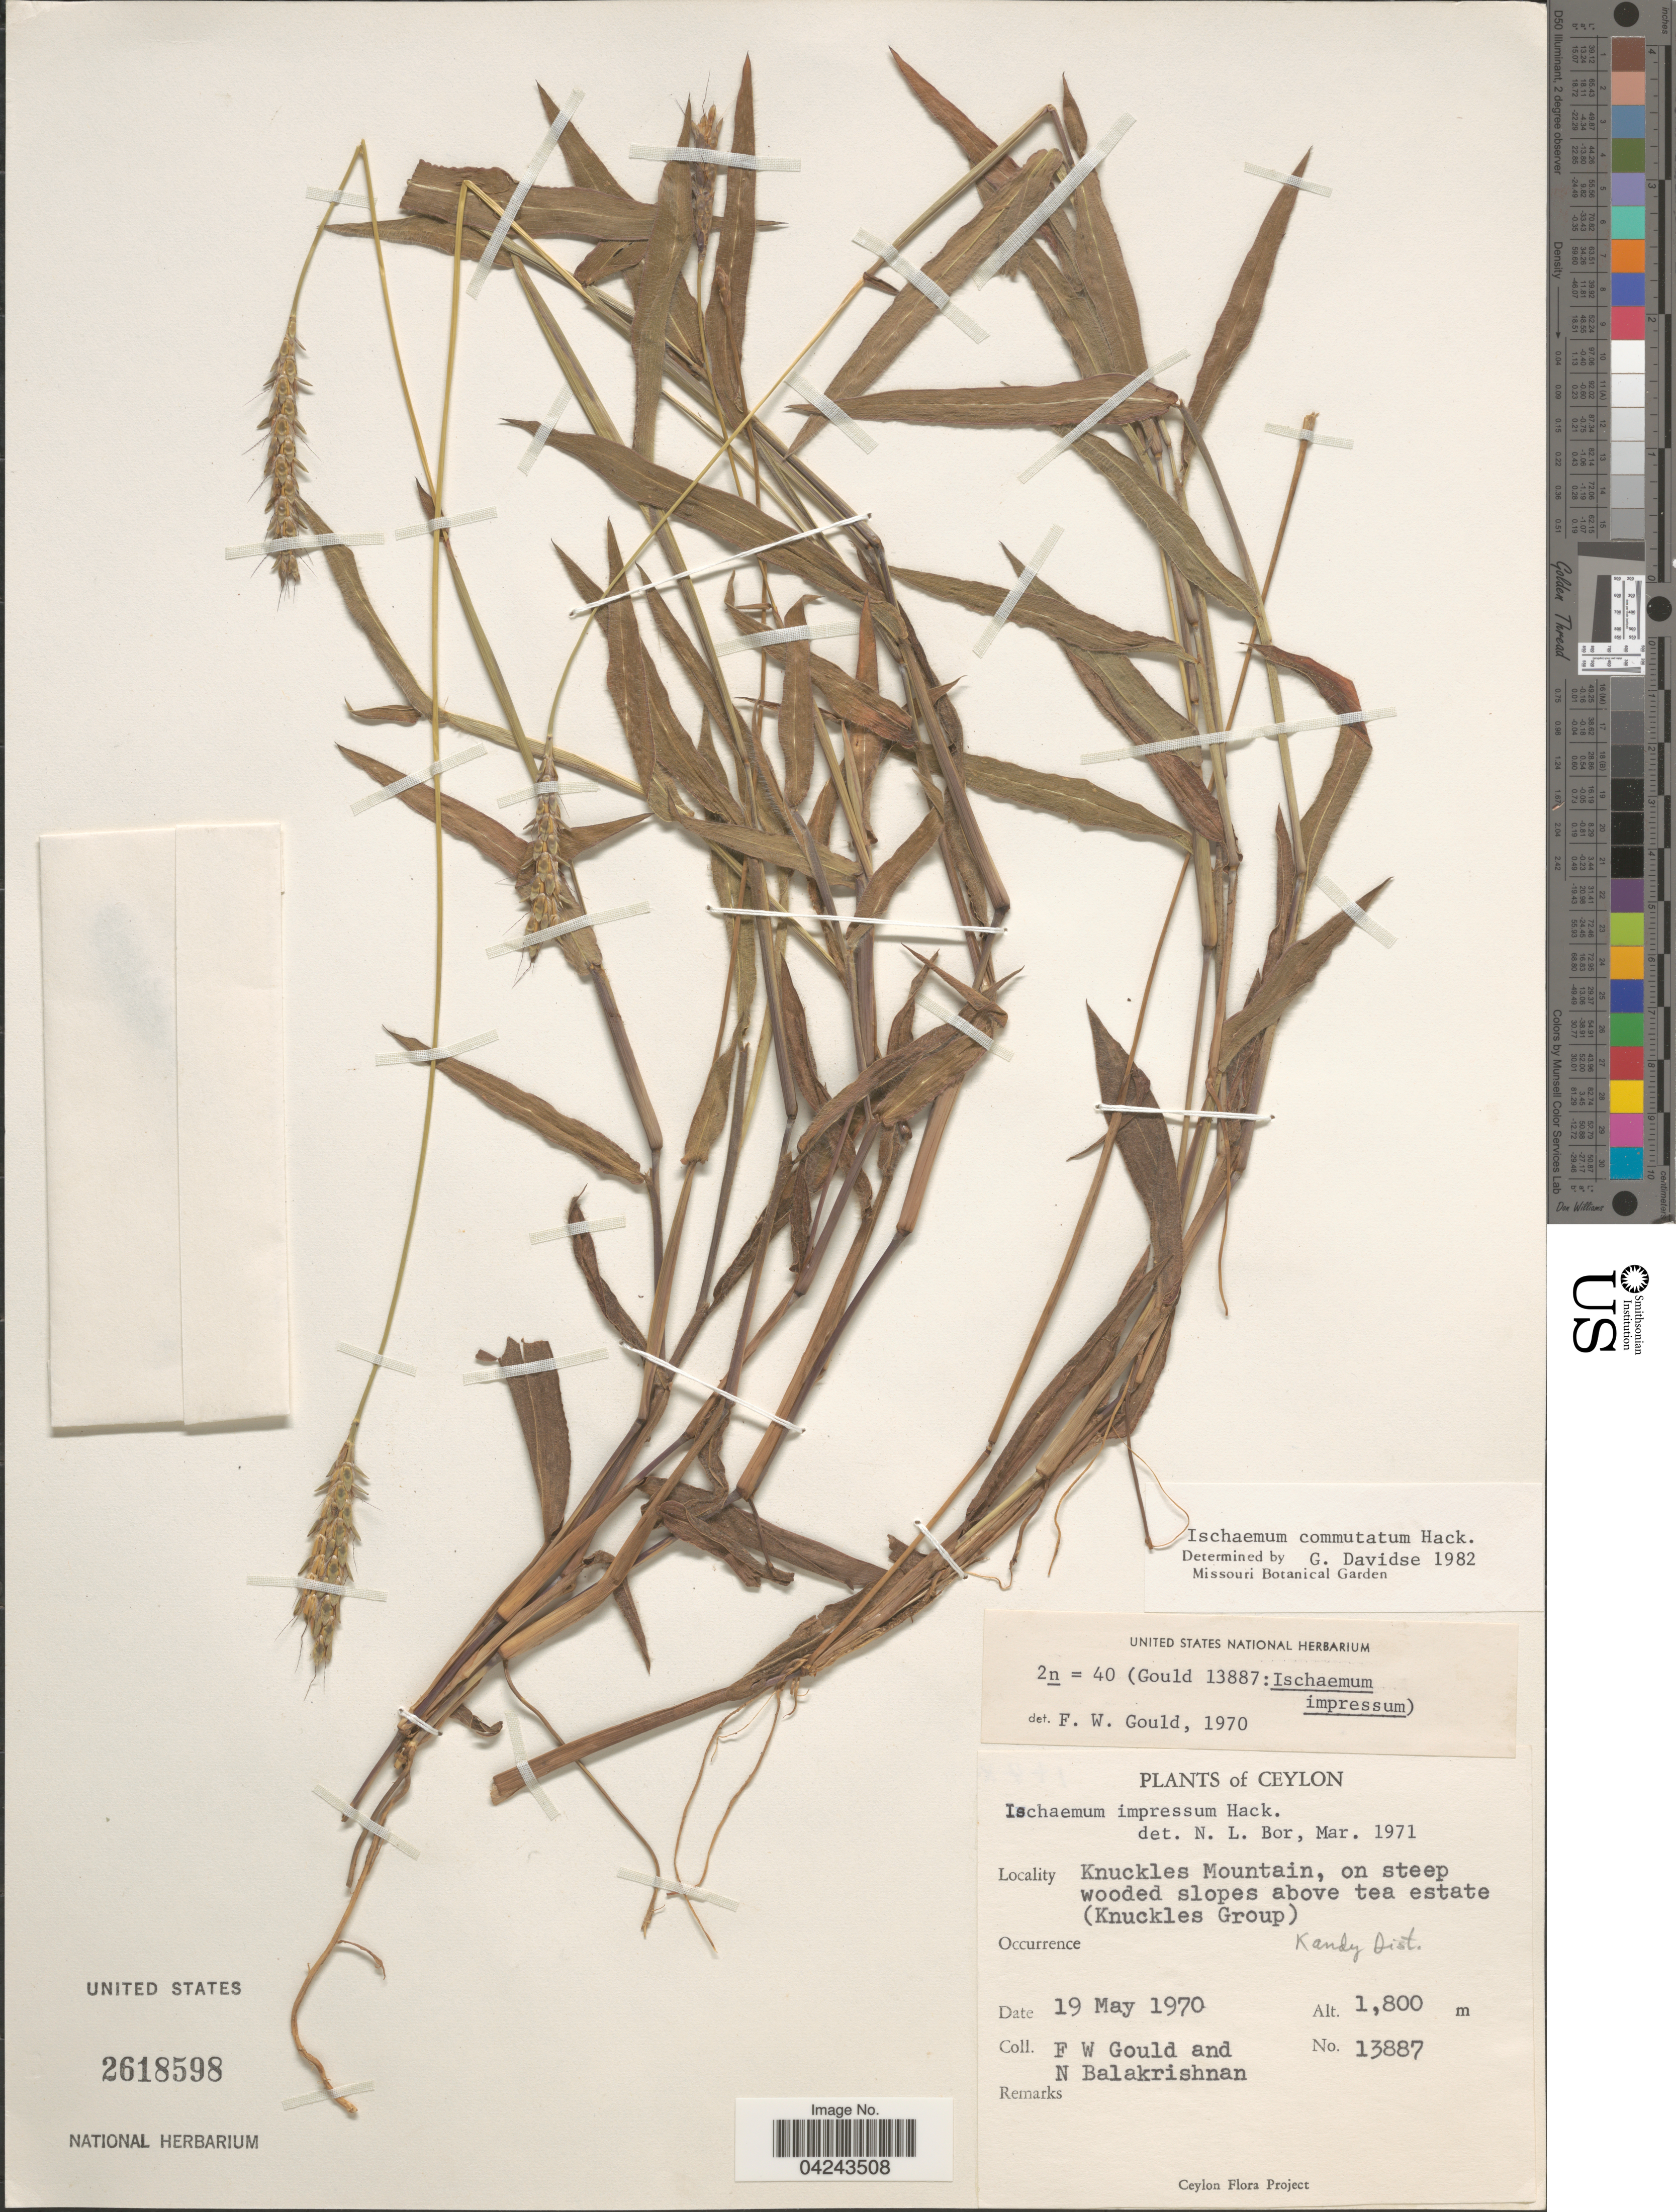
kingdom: Plantae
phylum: Tracheophyta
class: Liliopsida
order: Poales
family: Poaceae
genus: Ischaemum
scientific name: Ischaemum commutatum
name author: Hack.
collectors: F. W. Gould & N. Balakrishnan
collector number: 13887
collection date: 1970-05-19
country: Sri Lanka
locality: Ceylon. Knuckles Mountain, on steep wooded slopes above tea estate (Knuckles Group). Kandy Distr.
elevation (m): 1800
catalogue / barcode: US 2618598